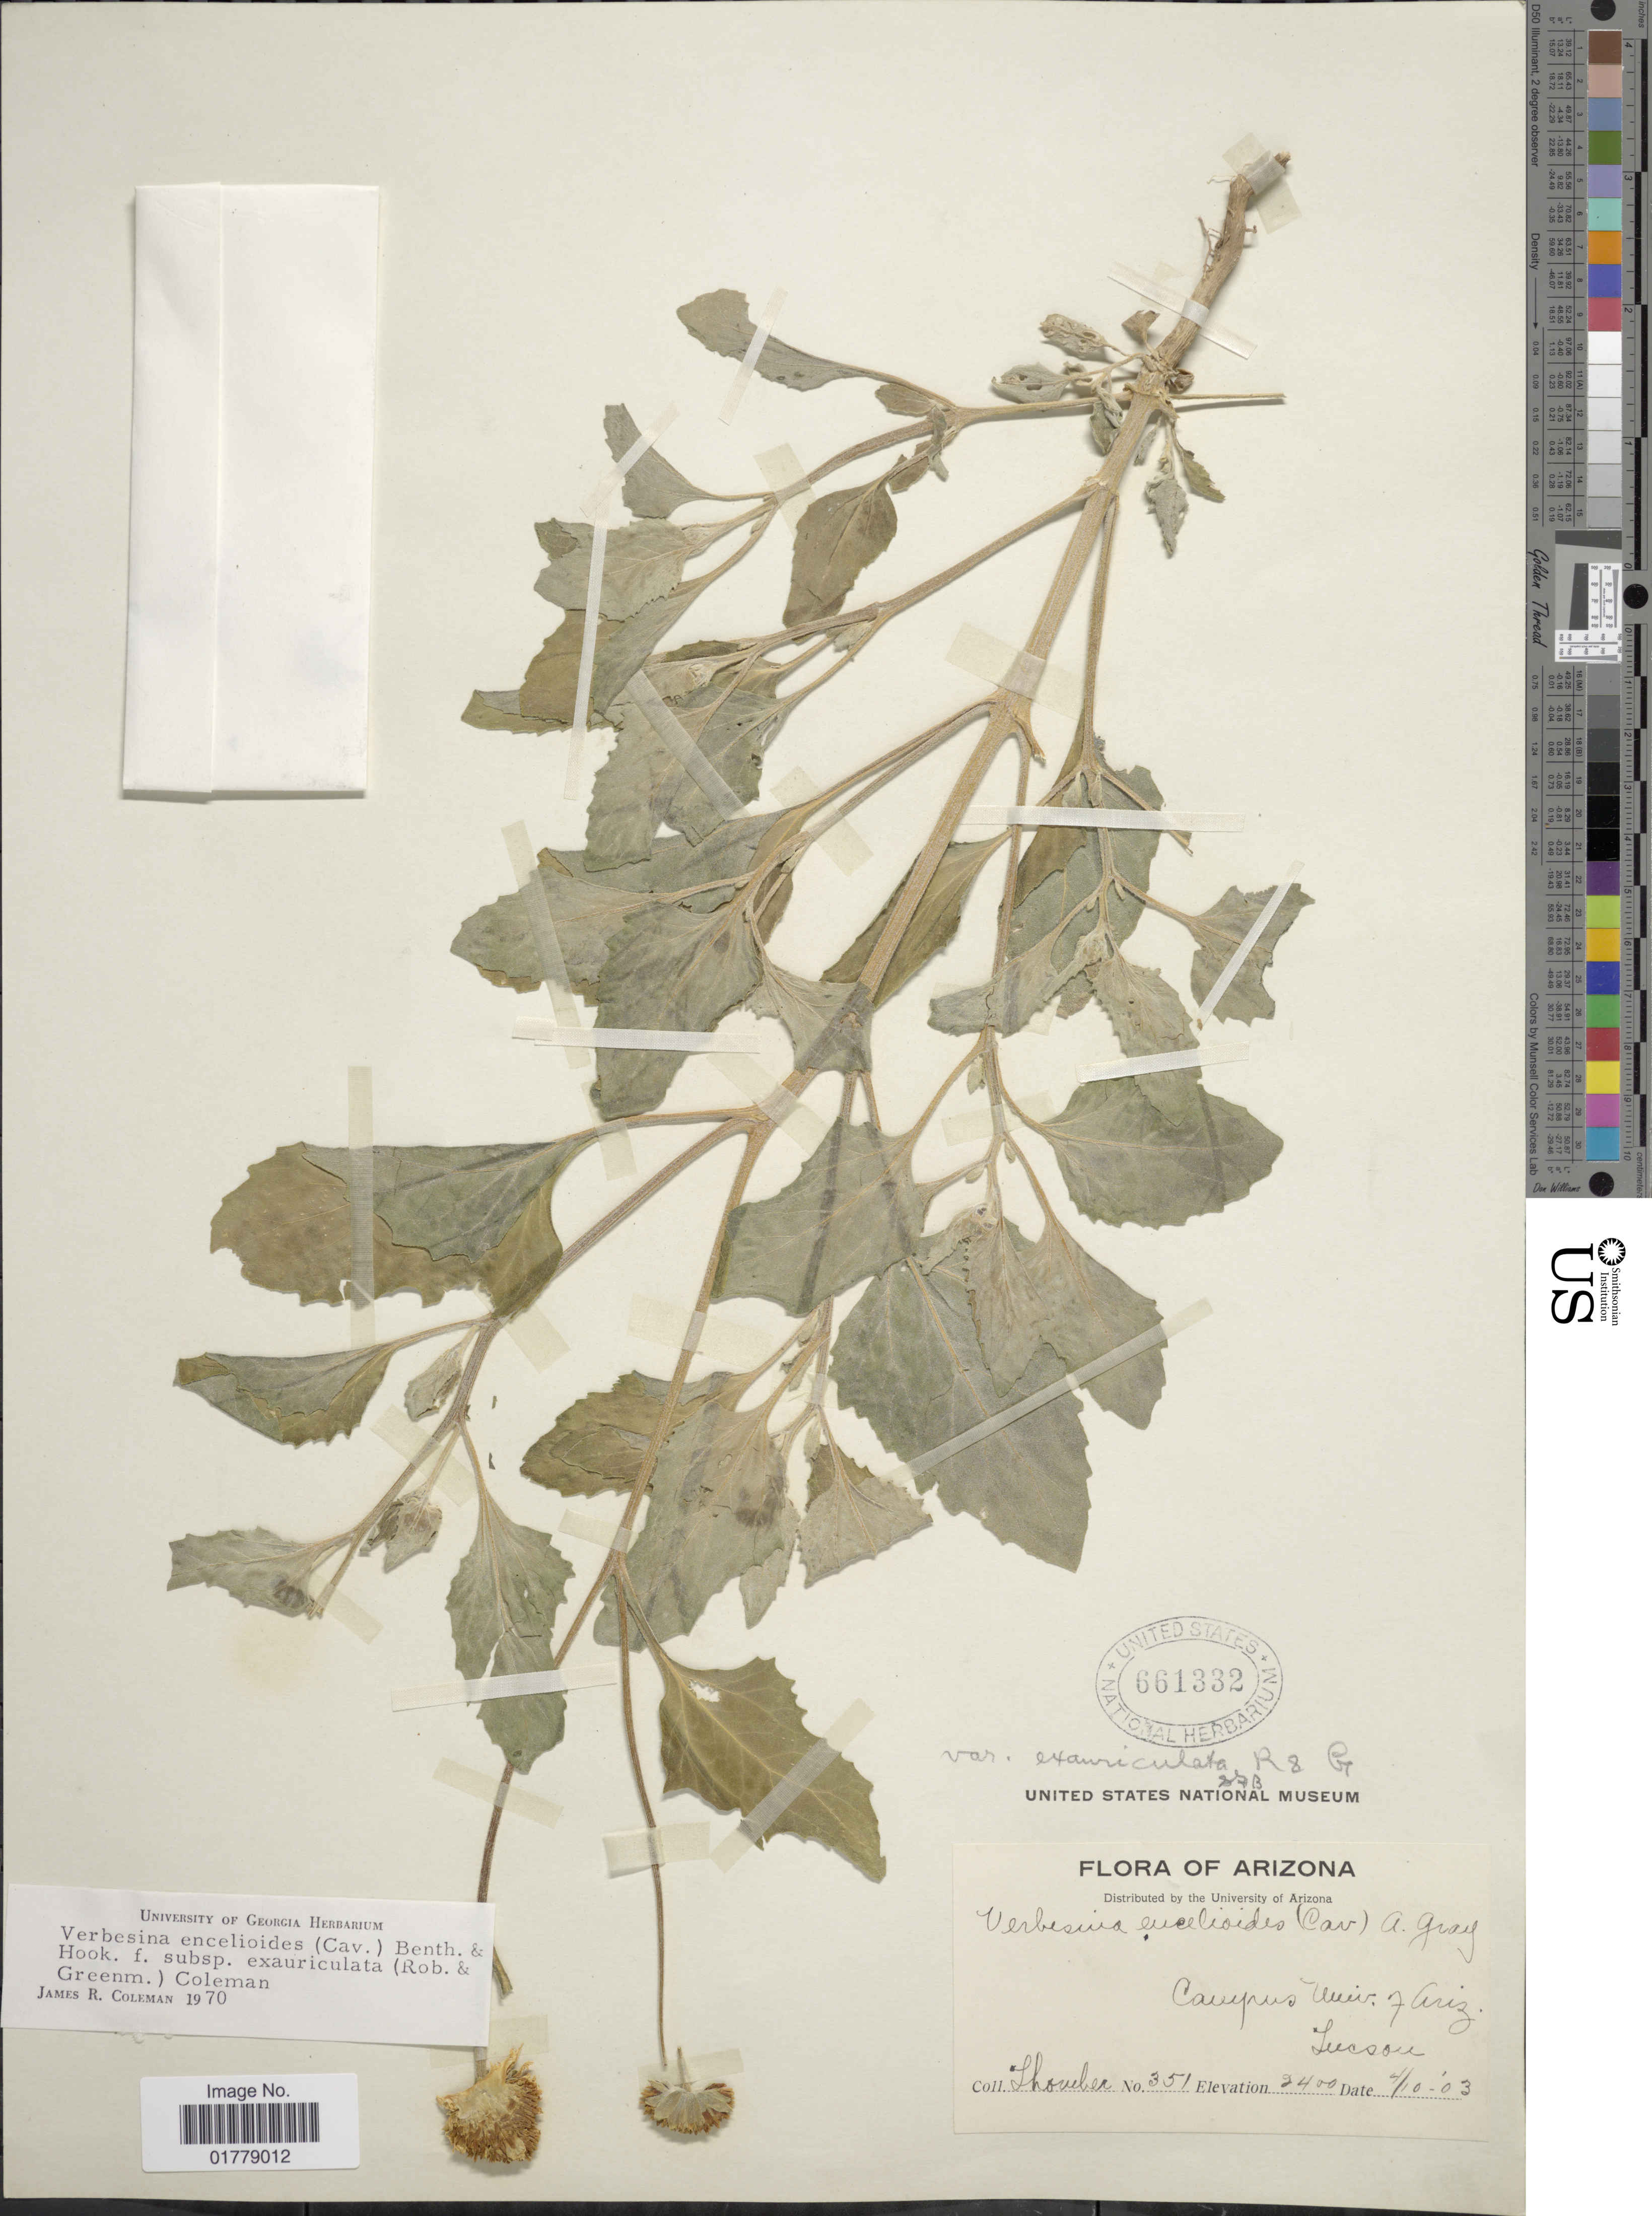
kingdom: Plantae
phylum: Tracheophyta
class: Magnoliopsida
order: Asterales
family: Asteraceae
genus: Verbesina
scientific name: Verbesina encelioides var. cana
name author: (B.L. Rob.) Greenm.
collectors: Showber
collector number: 351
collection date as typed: Transcribed d/m/y: 10/4/3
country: United States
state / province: Arizona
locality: Campus Univ. of Ariz. Tucson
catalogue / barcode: US 661332